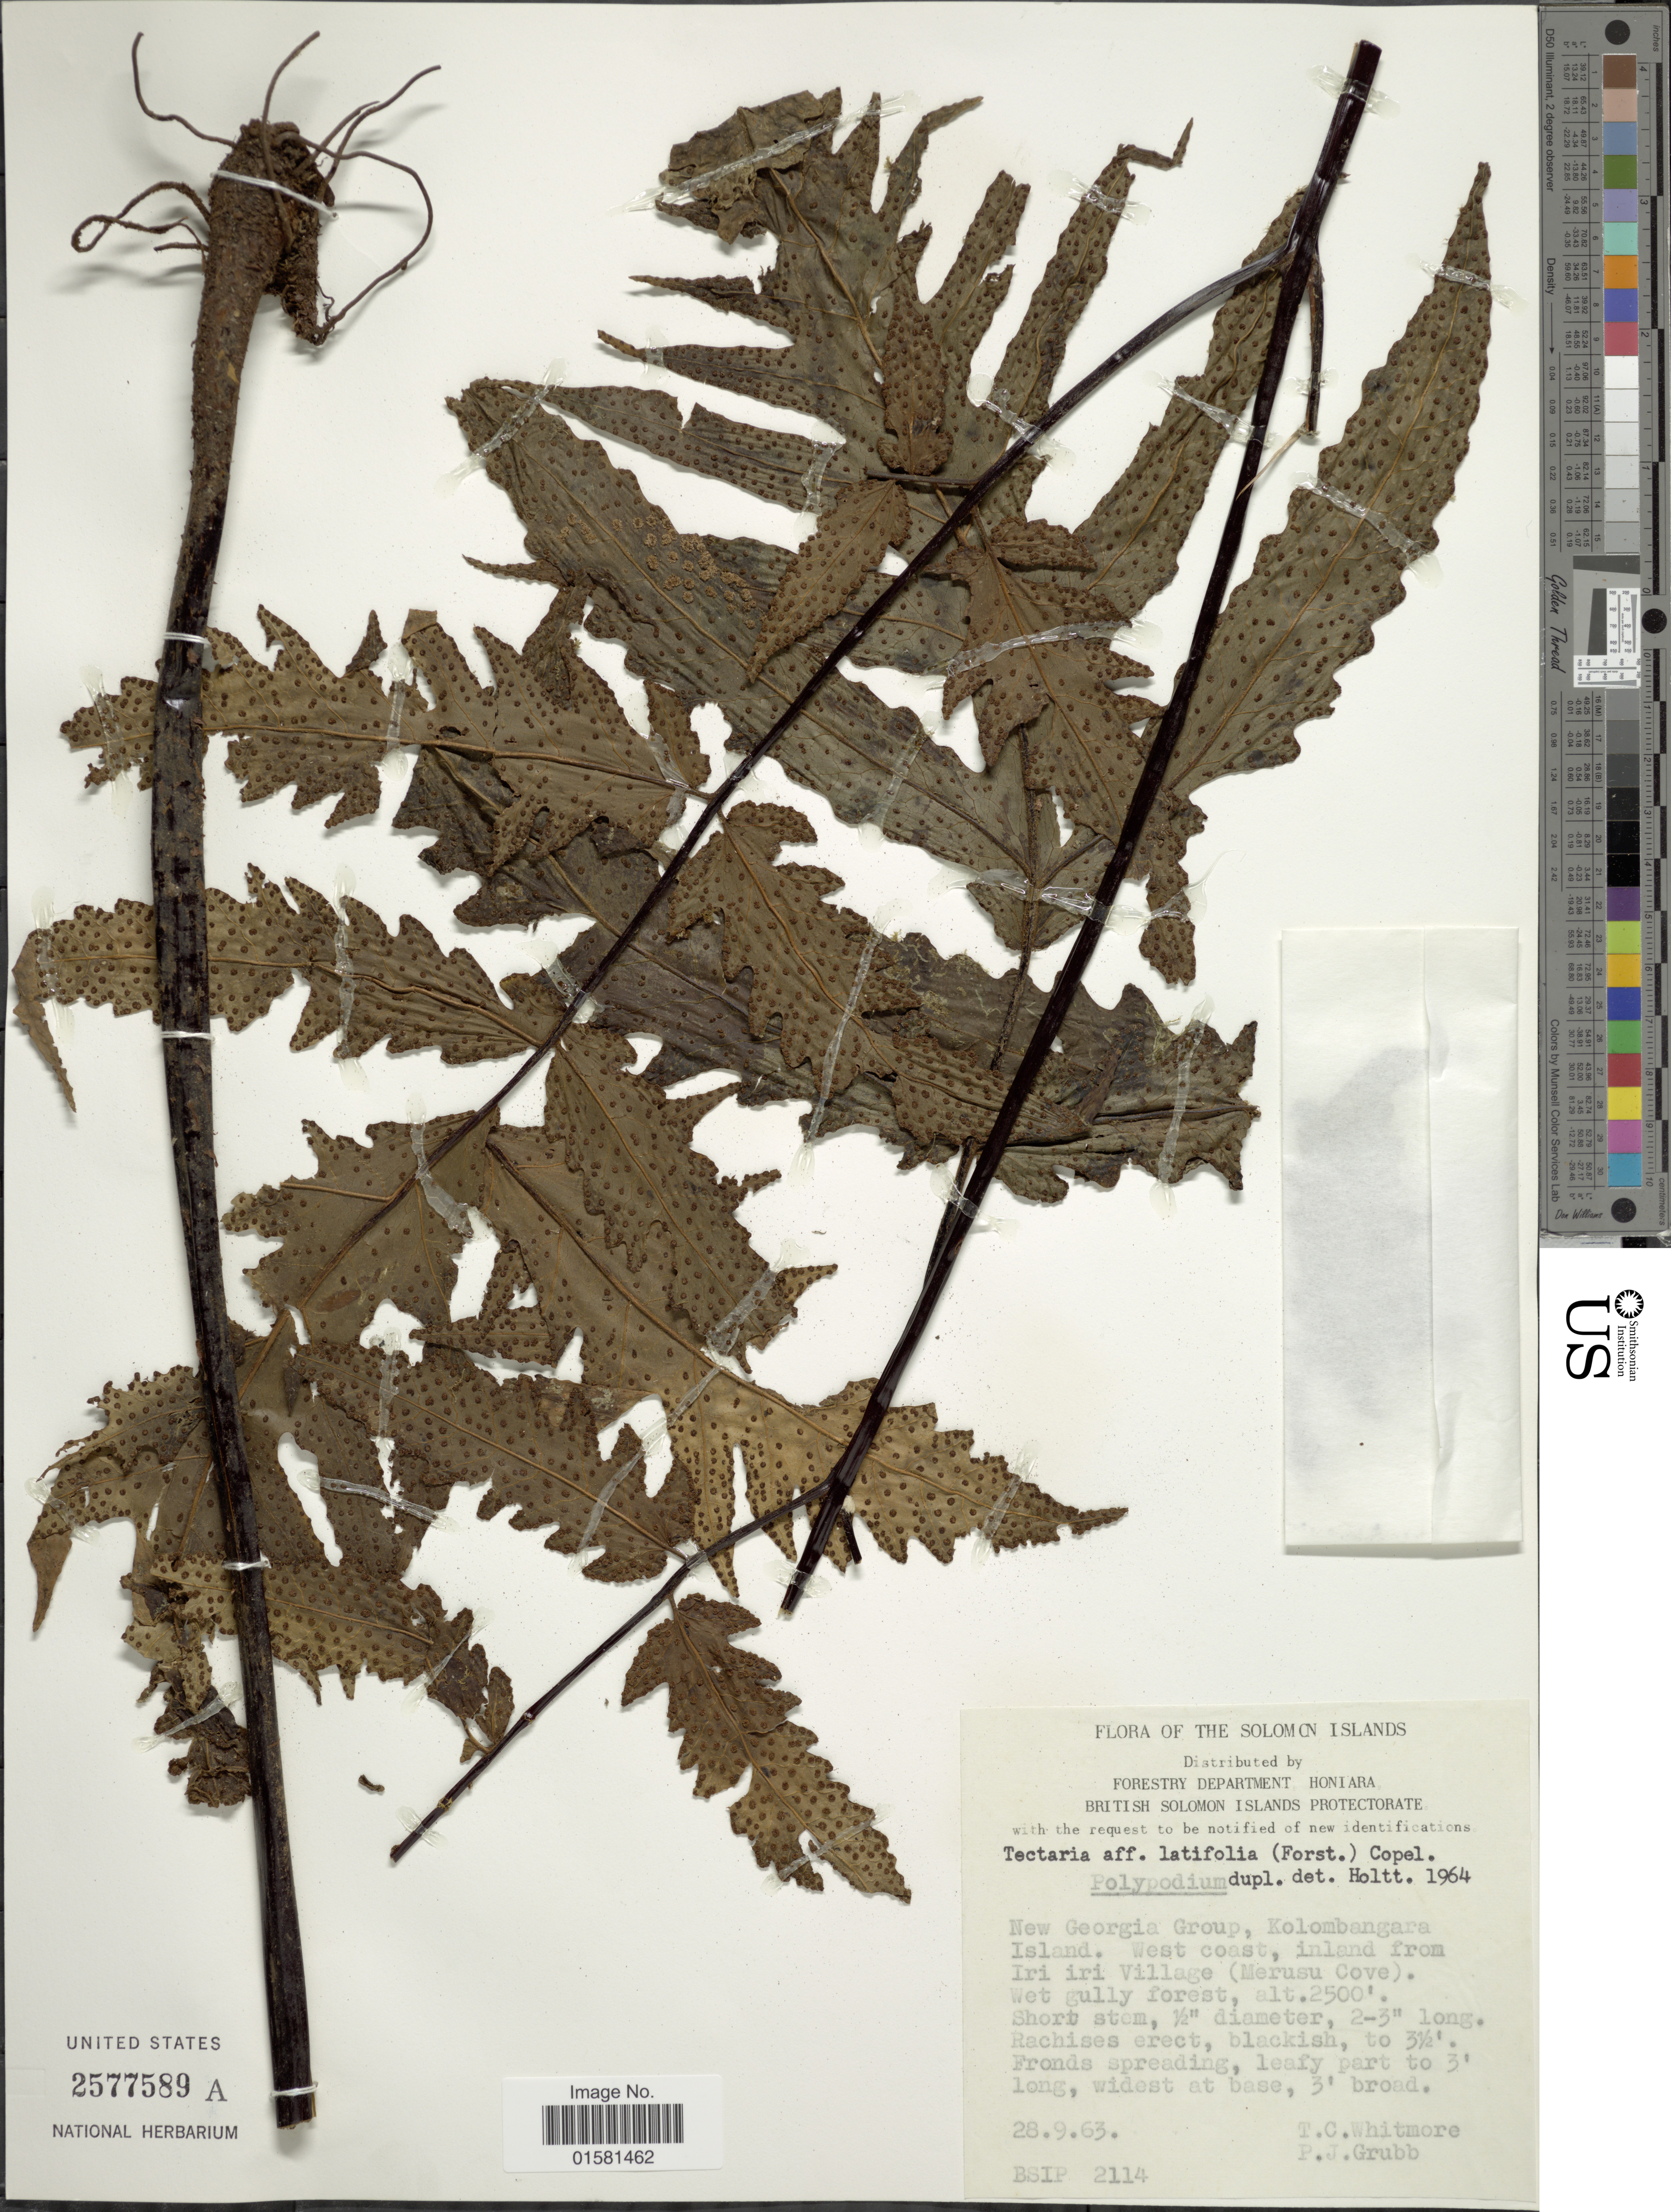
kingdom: Plantae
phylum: Tracheophyta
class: Polypodiopsida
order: Polypodiales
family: Tectariaceae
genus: Tectaria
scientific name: Tectaria latifolia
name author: (G. Forst.) Copel.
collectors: T. C. Whitmore & P. J. Grubb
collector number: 2114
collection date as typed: Transcribed d/m/y: 28/9/63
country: Solomon Islands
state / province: Solomon Islands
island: Kolombangara [Nduke]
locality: Solomon Islands. New Georgia Group, Kolombangara Island. West Coast, inland from Iri iri Village (Merusu Cove).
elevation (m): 762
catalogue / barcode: US 2577589A